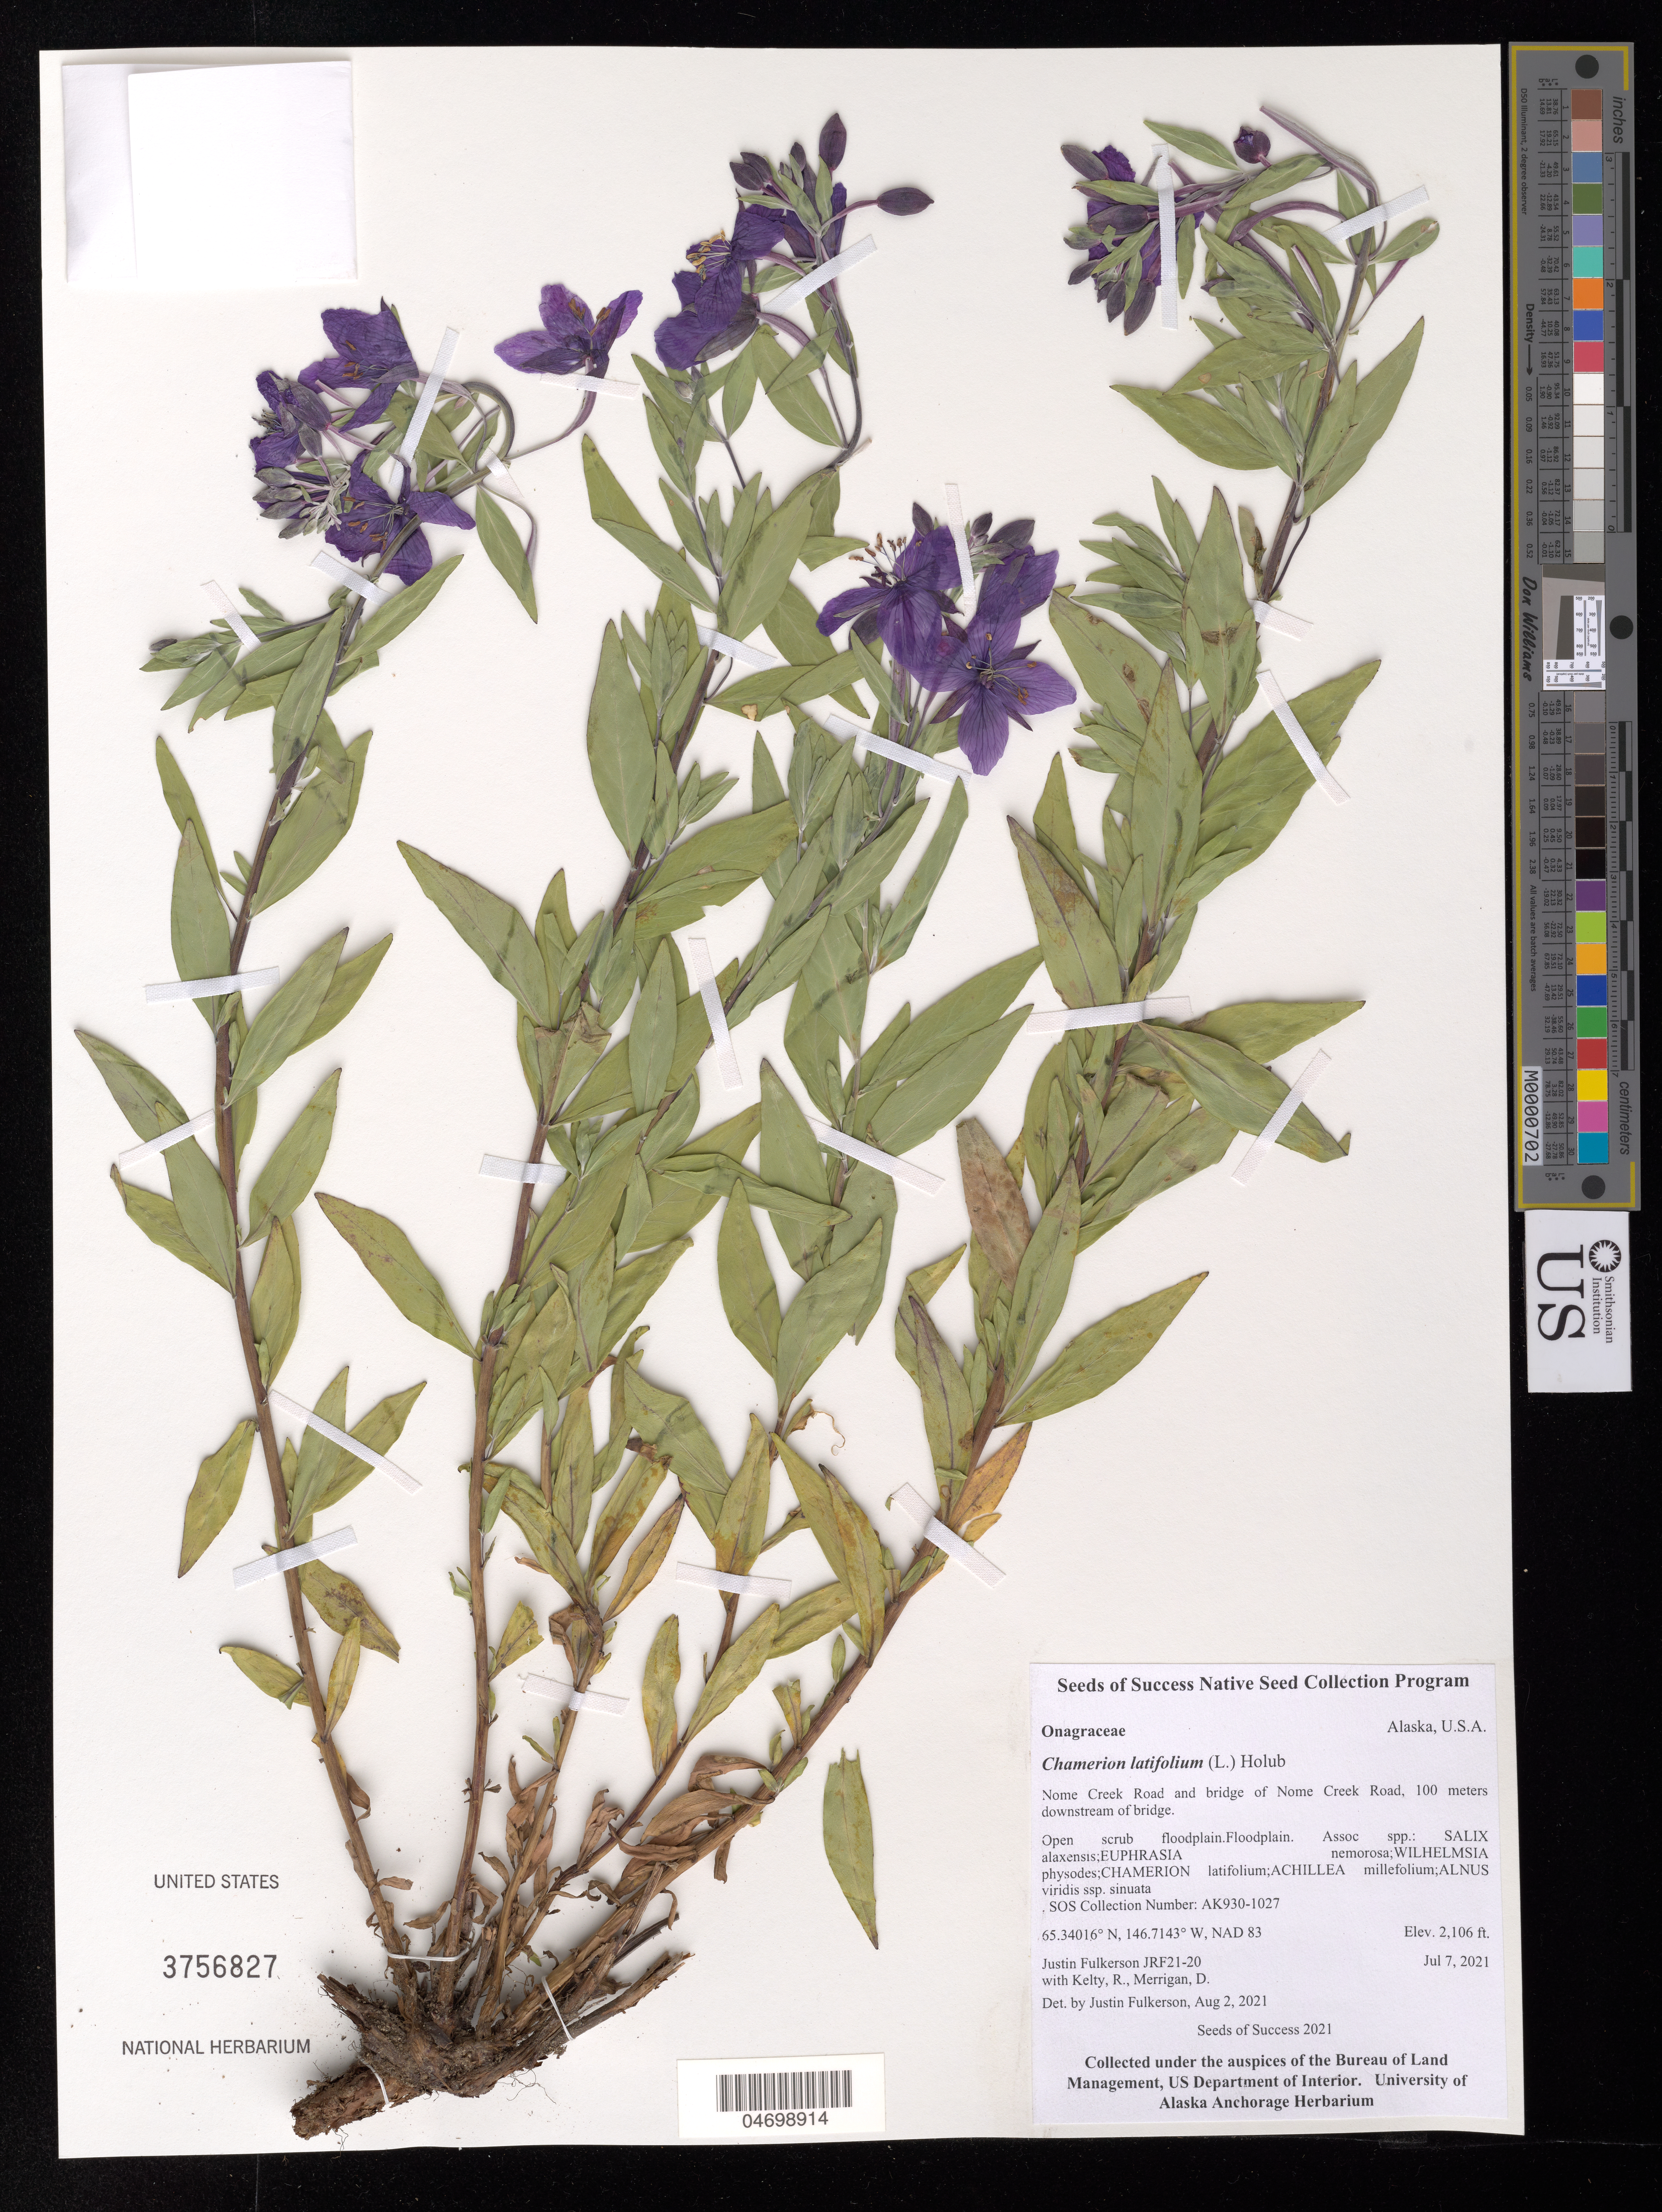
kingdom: Plantae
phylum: Tracheophyta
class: Magnoliopsida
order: Myrtales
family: Onagraceae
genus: Chamerion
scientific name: Chamerion latifolium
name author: (L.) Holub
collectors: J. Fulkerson, R. Kelty & D. Merrigan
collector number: AK930-1027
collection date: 2021-07-07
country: United States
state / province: Alaska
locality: Nome Creek Road and bridge of Nome Creek Road, 100 meters downstream of bridge.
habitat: Open scrub floodplain. With Salix alaxensis, Chamerion latifolium, Achillea millefolium, etc.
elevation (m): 642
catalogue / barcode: US 3756827